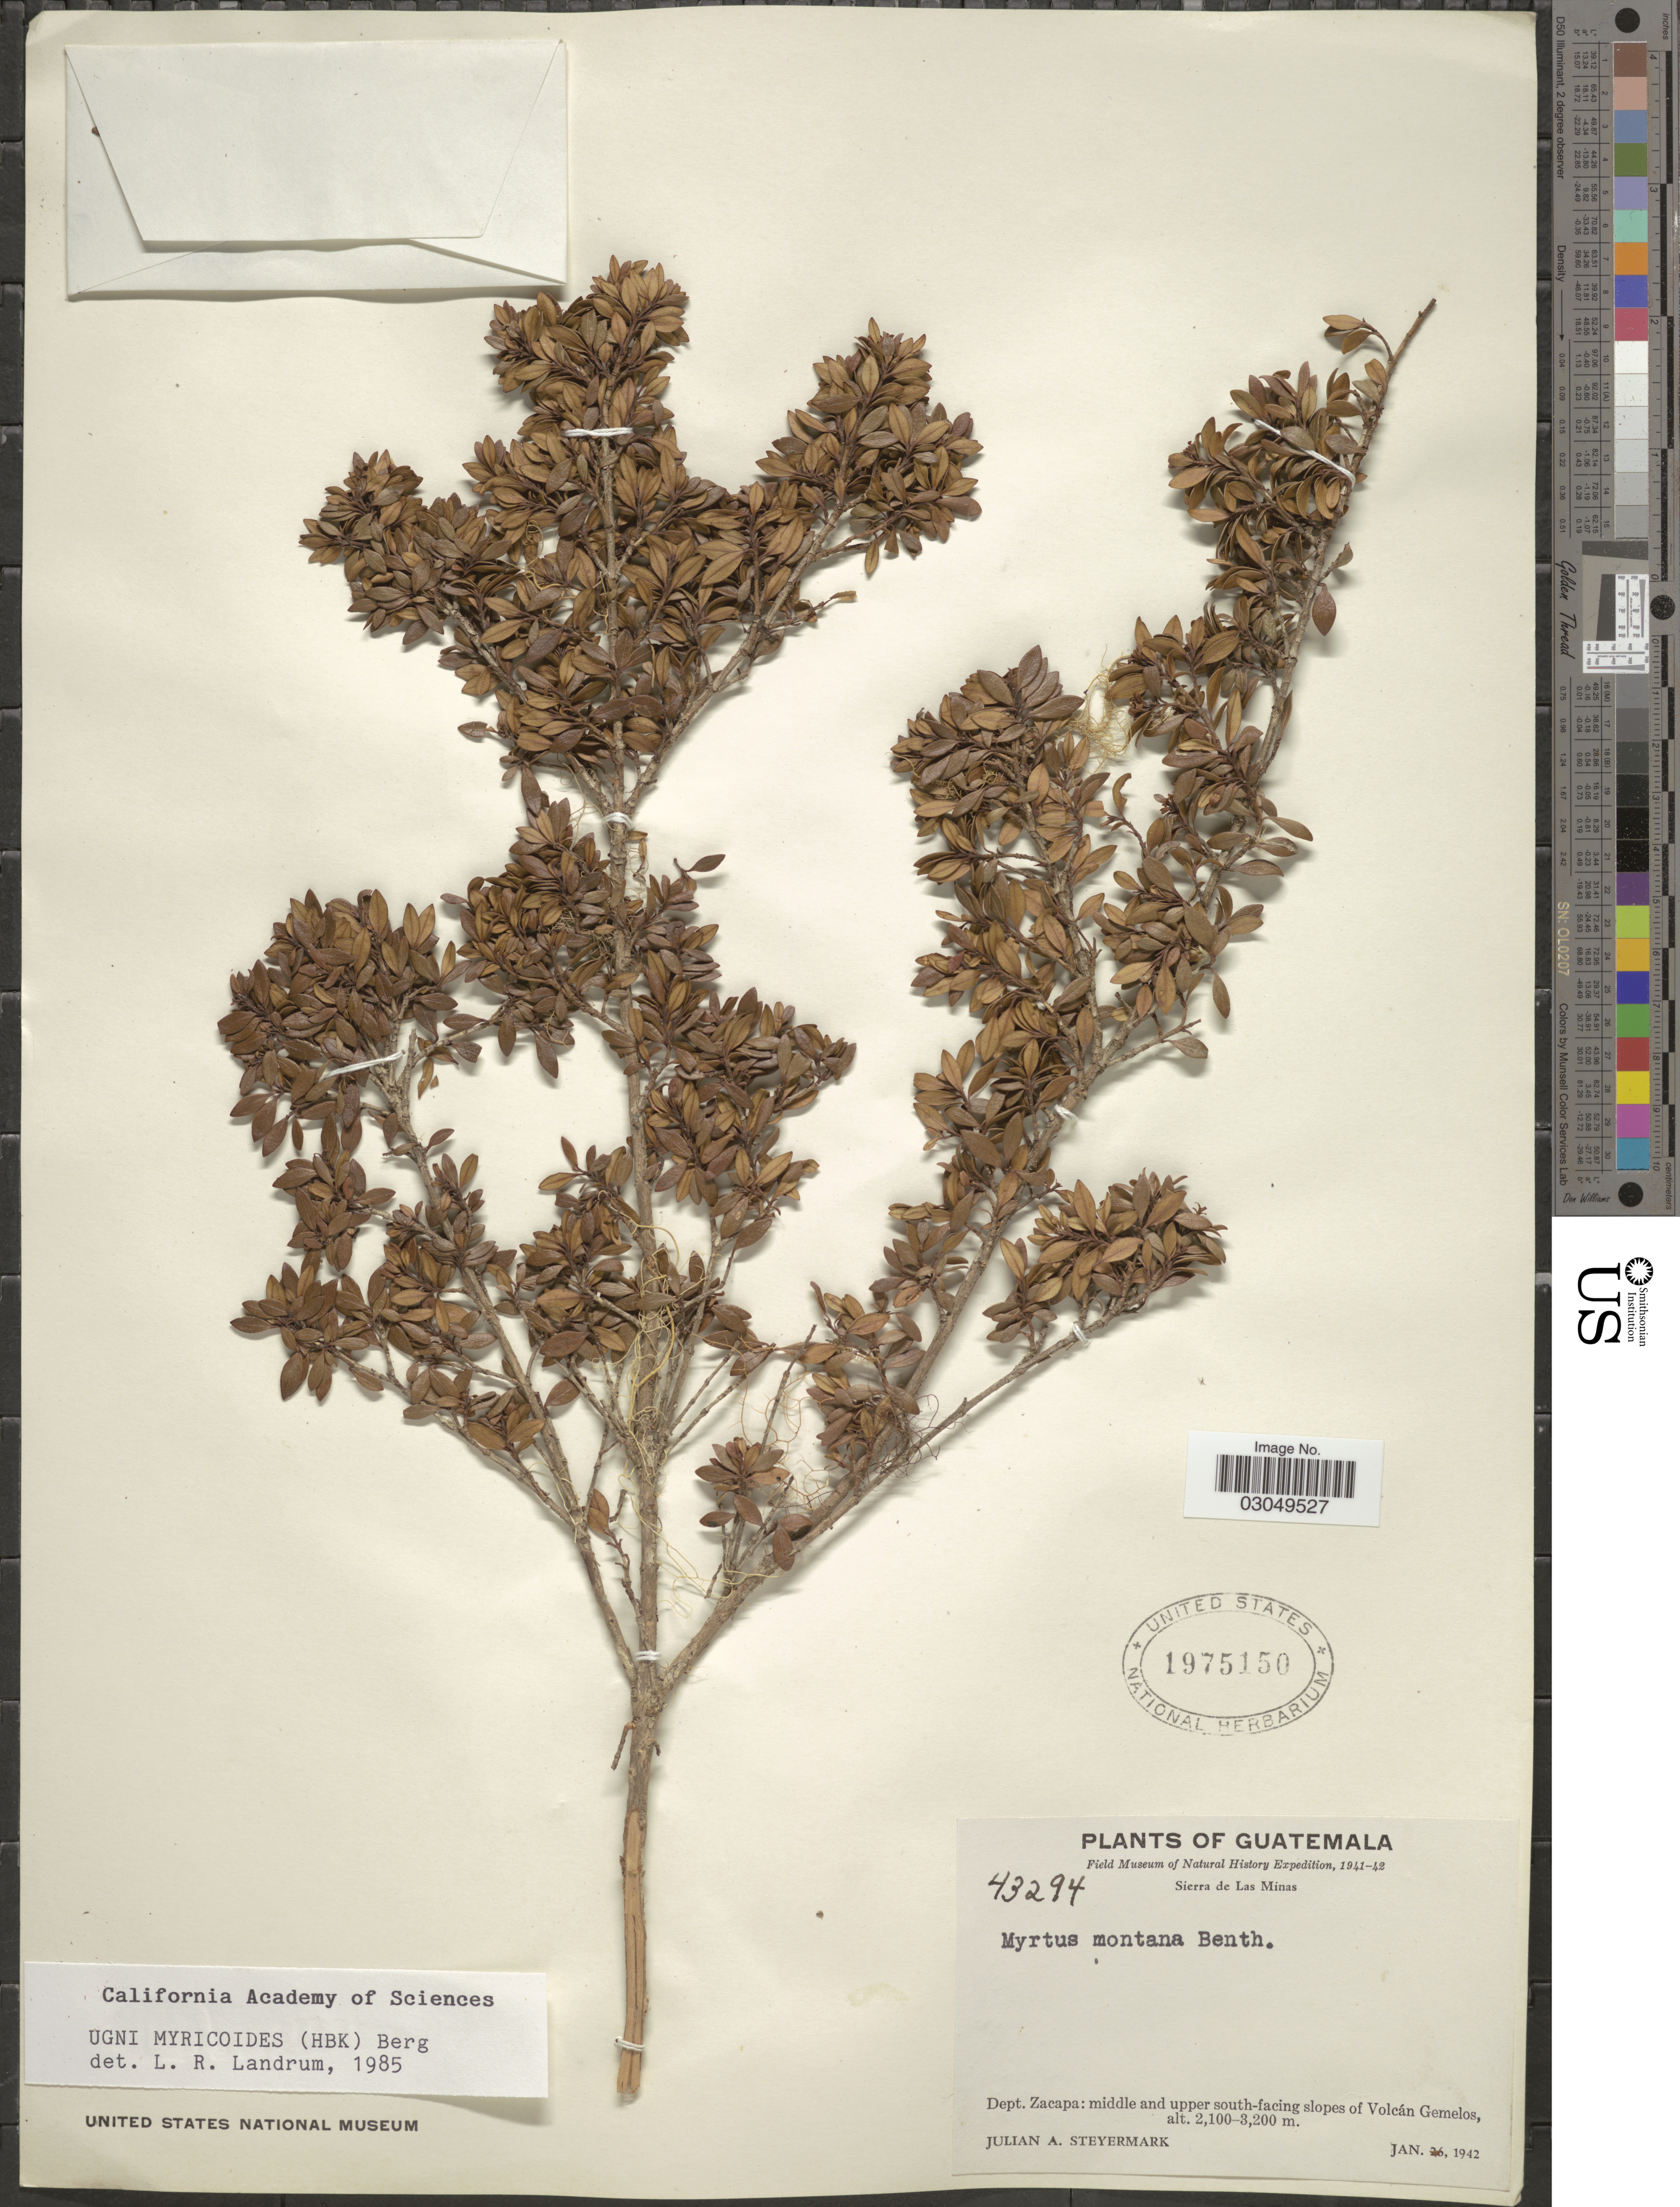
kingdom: Plantae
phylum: Tracheophyta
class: Magnoliopsida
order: Myrtales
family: Myrtaceae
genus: Ugni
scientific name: Ugni myricoides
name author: (Kunth) O. Berg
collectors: J. Steyermark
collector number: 43294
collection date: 1942-01-26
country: Guatemala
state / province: Zacapa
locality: Sierra de Las Minas, Dept. Zacapa: middle and upper south-facing slopes of Volcán Gemelos.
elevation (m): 2100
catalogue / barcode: US 1975150